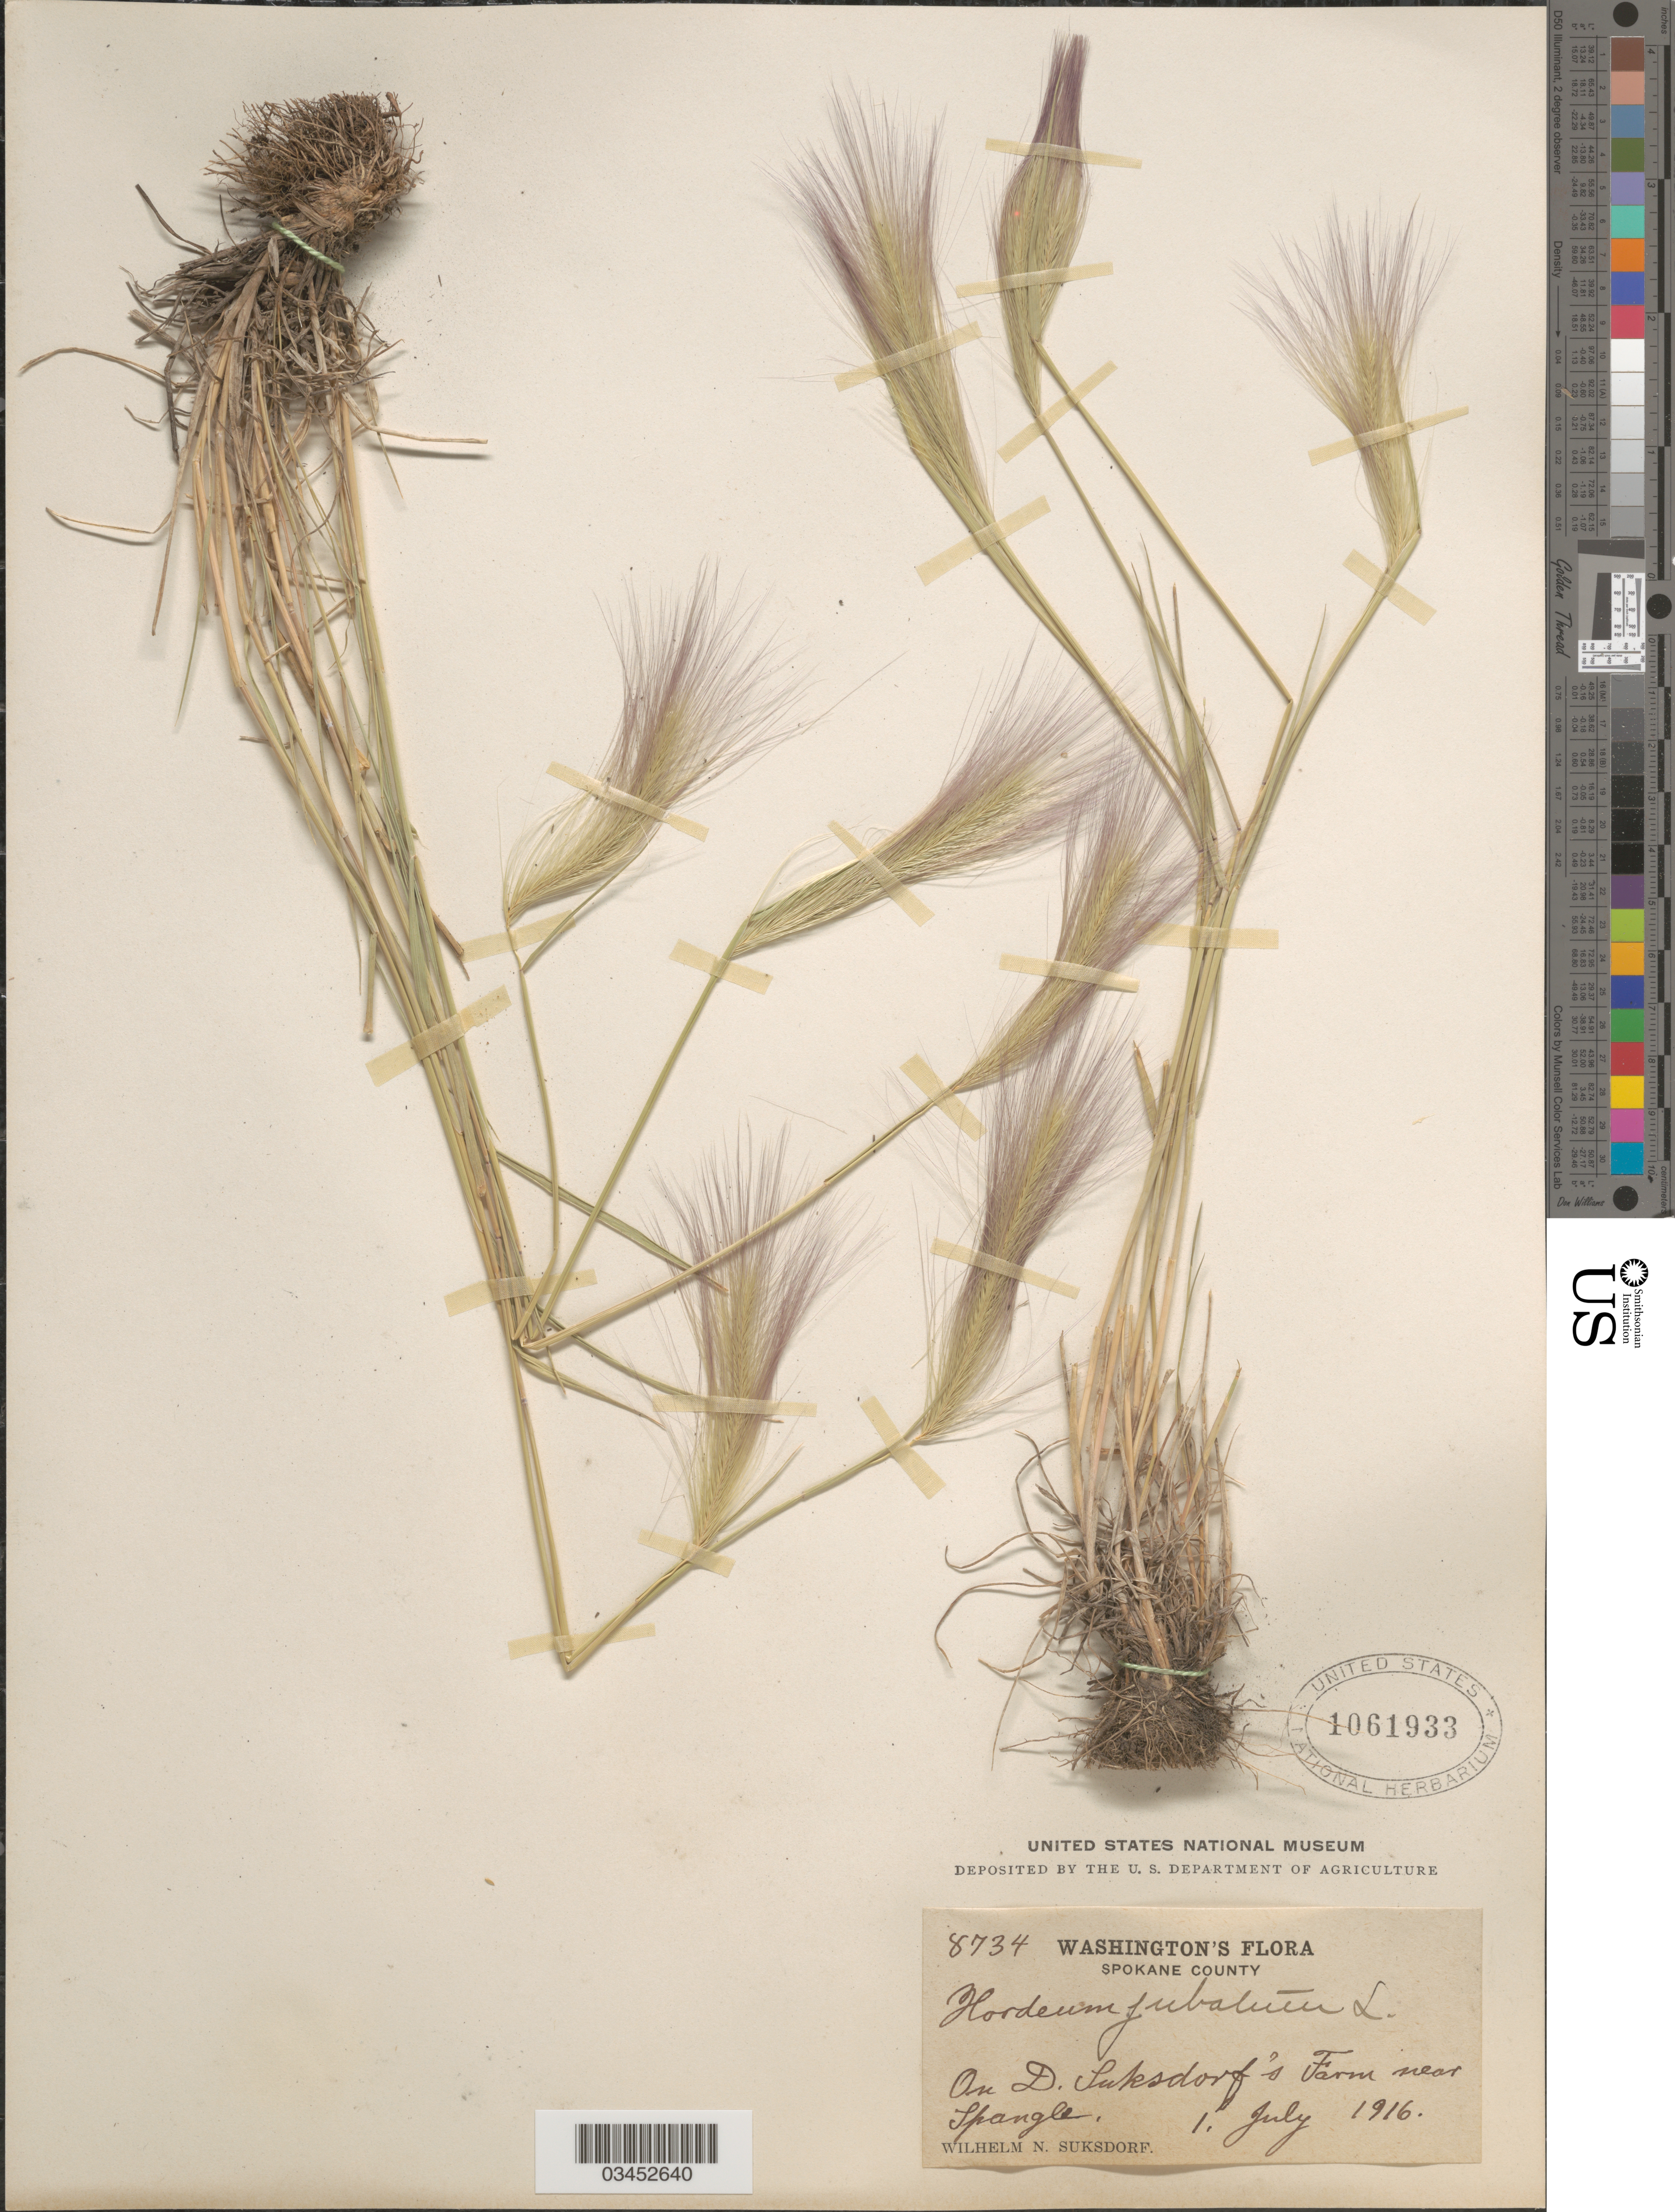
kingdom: Plantae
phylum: Tracheophyta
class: Liliopsida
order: Poales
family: Poaceae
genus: Hordeum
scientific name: Hordeum jubatum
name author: L.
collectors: W. N. Suksdorf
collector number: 8734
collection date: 1916-07-01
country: United States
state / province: Washington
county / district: Spokane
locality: Spokane County. On D. Suksdorf's Farm near Spangle.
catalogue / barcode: US 1061933